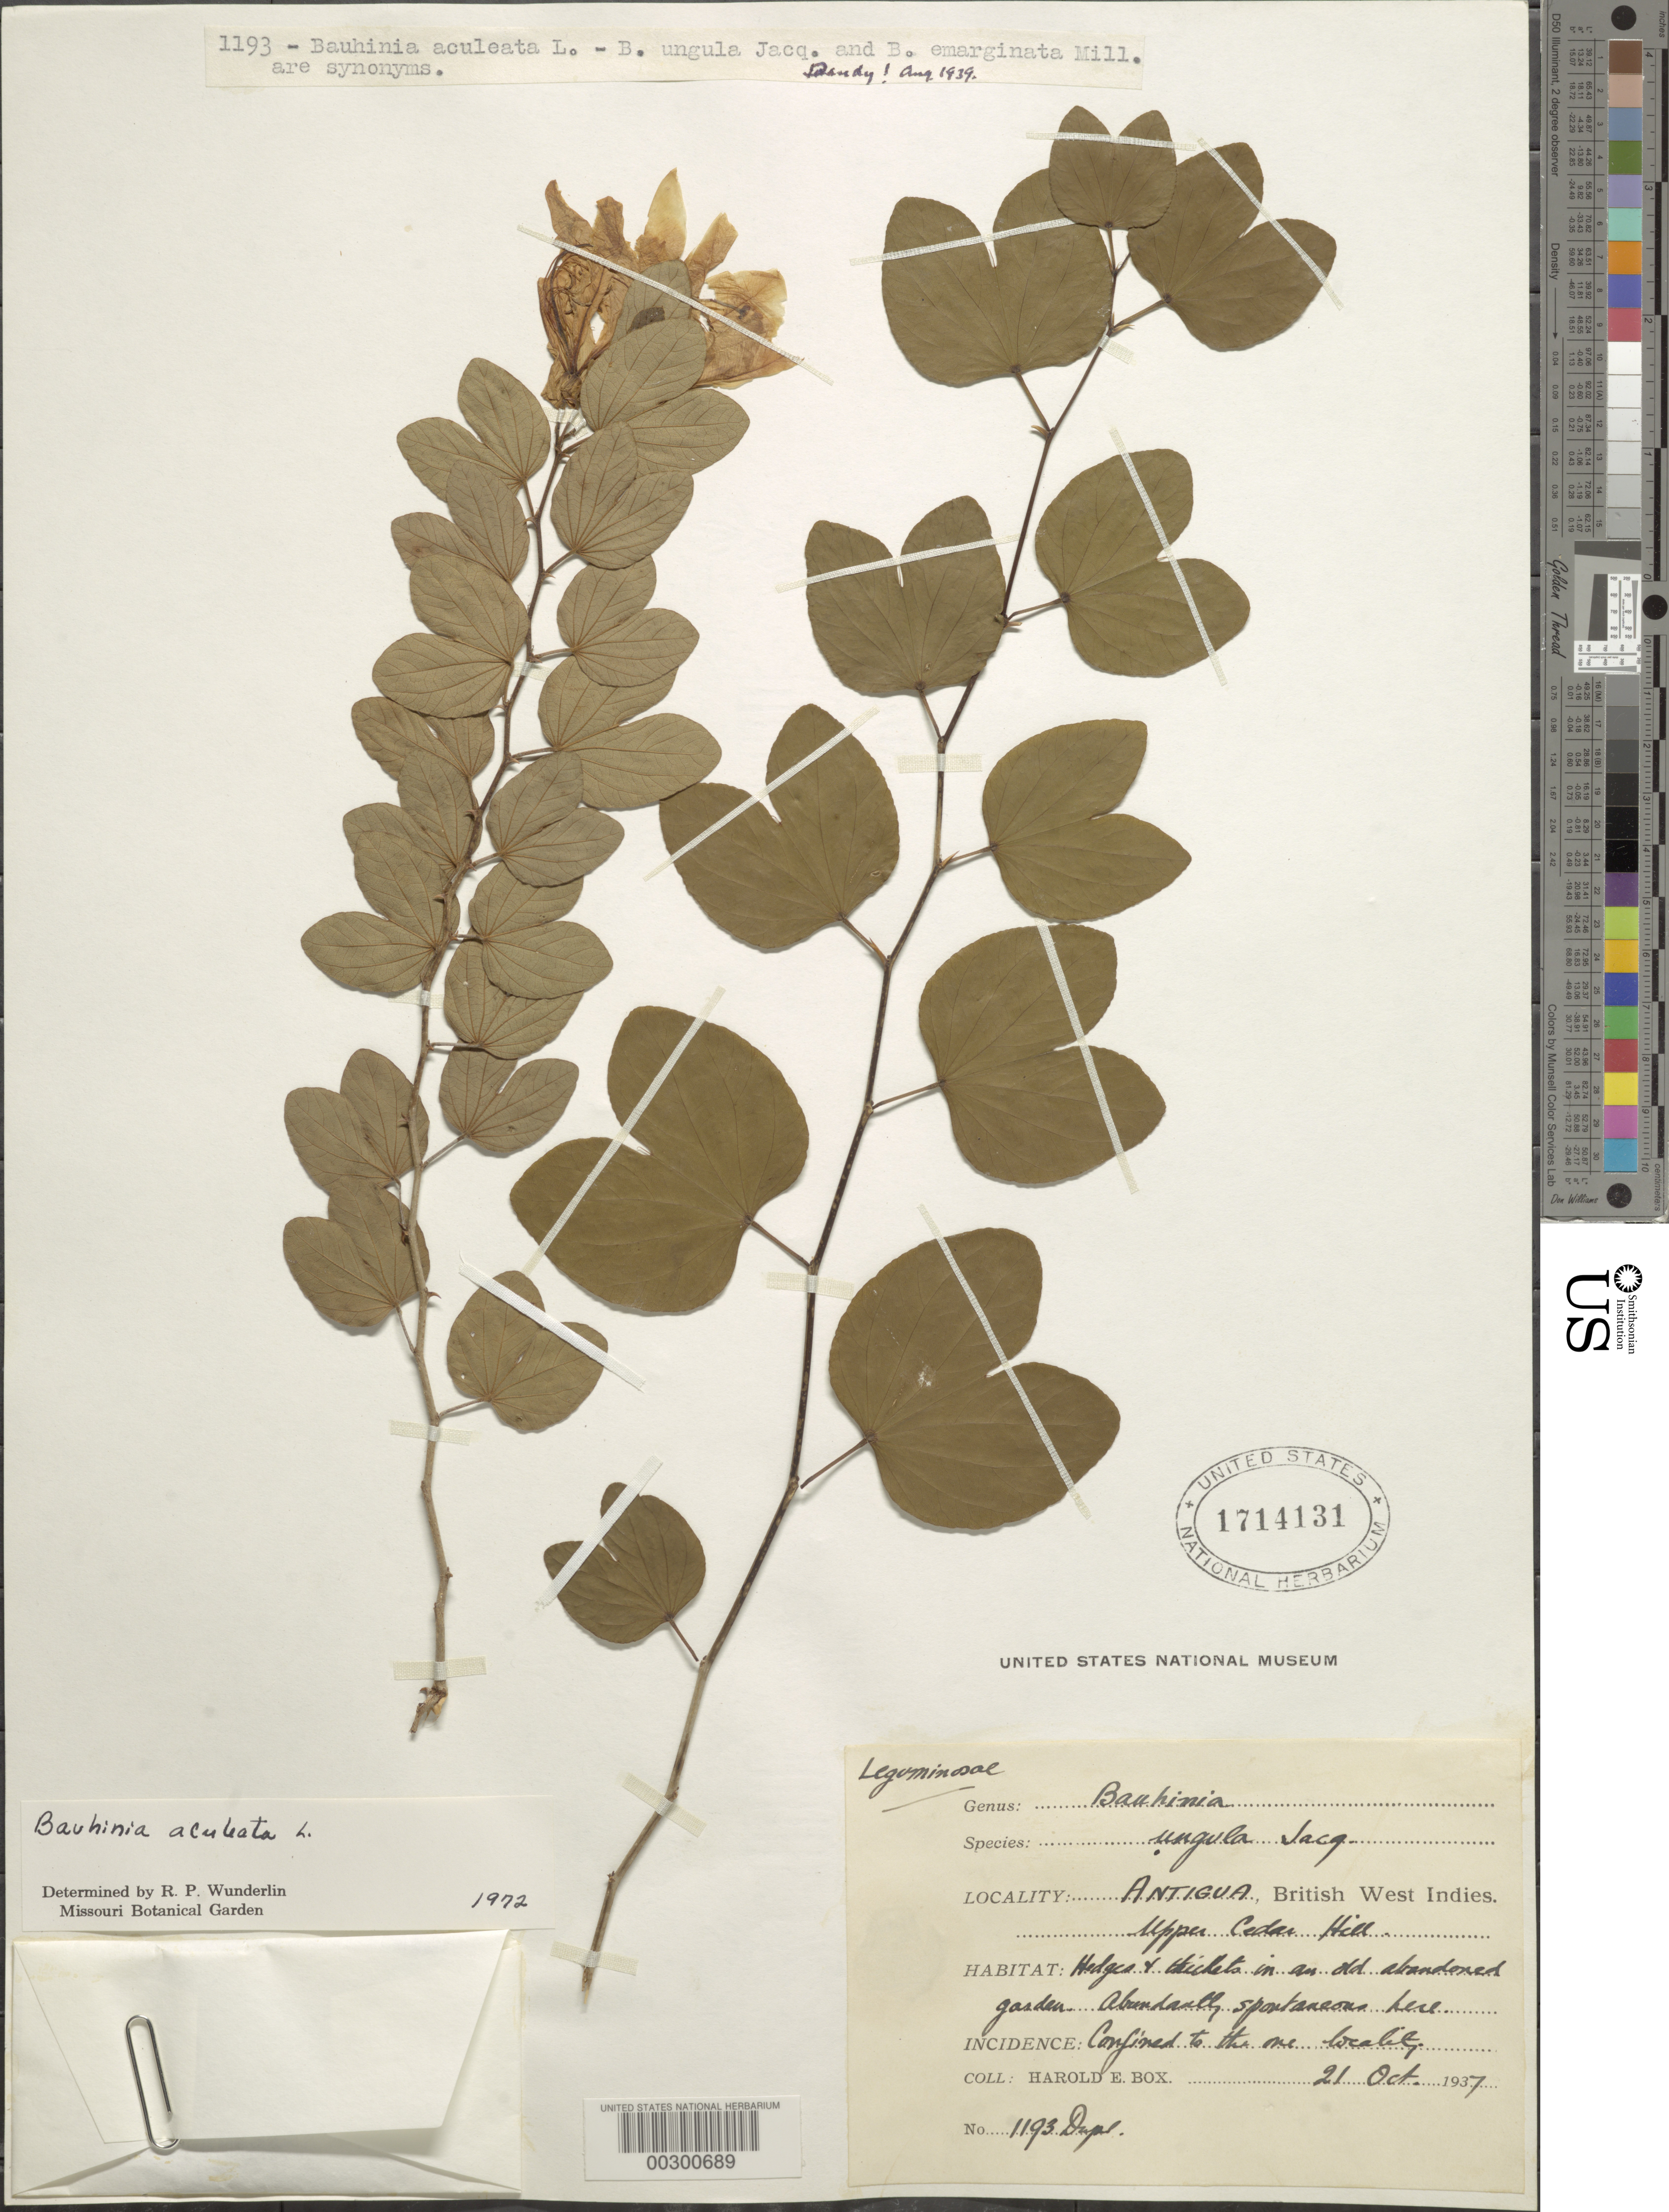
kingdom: Plantae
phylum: Tracheophyta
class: Magnoliopsida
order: Fabales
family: Fabaceae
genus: Bauhinia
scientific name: Bauhinia aculeata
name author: L.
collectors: H. E. Box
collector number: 1193 Dupl.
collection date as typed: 21 Oct 1937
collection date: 1937-10-21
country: Antigua and Barbuda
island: Leeward Is.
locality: Upper Cedar Hill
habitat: Hedges and thickets in an old abandoned garden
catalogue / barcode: US 1714131